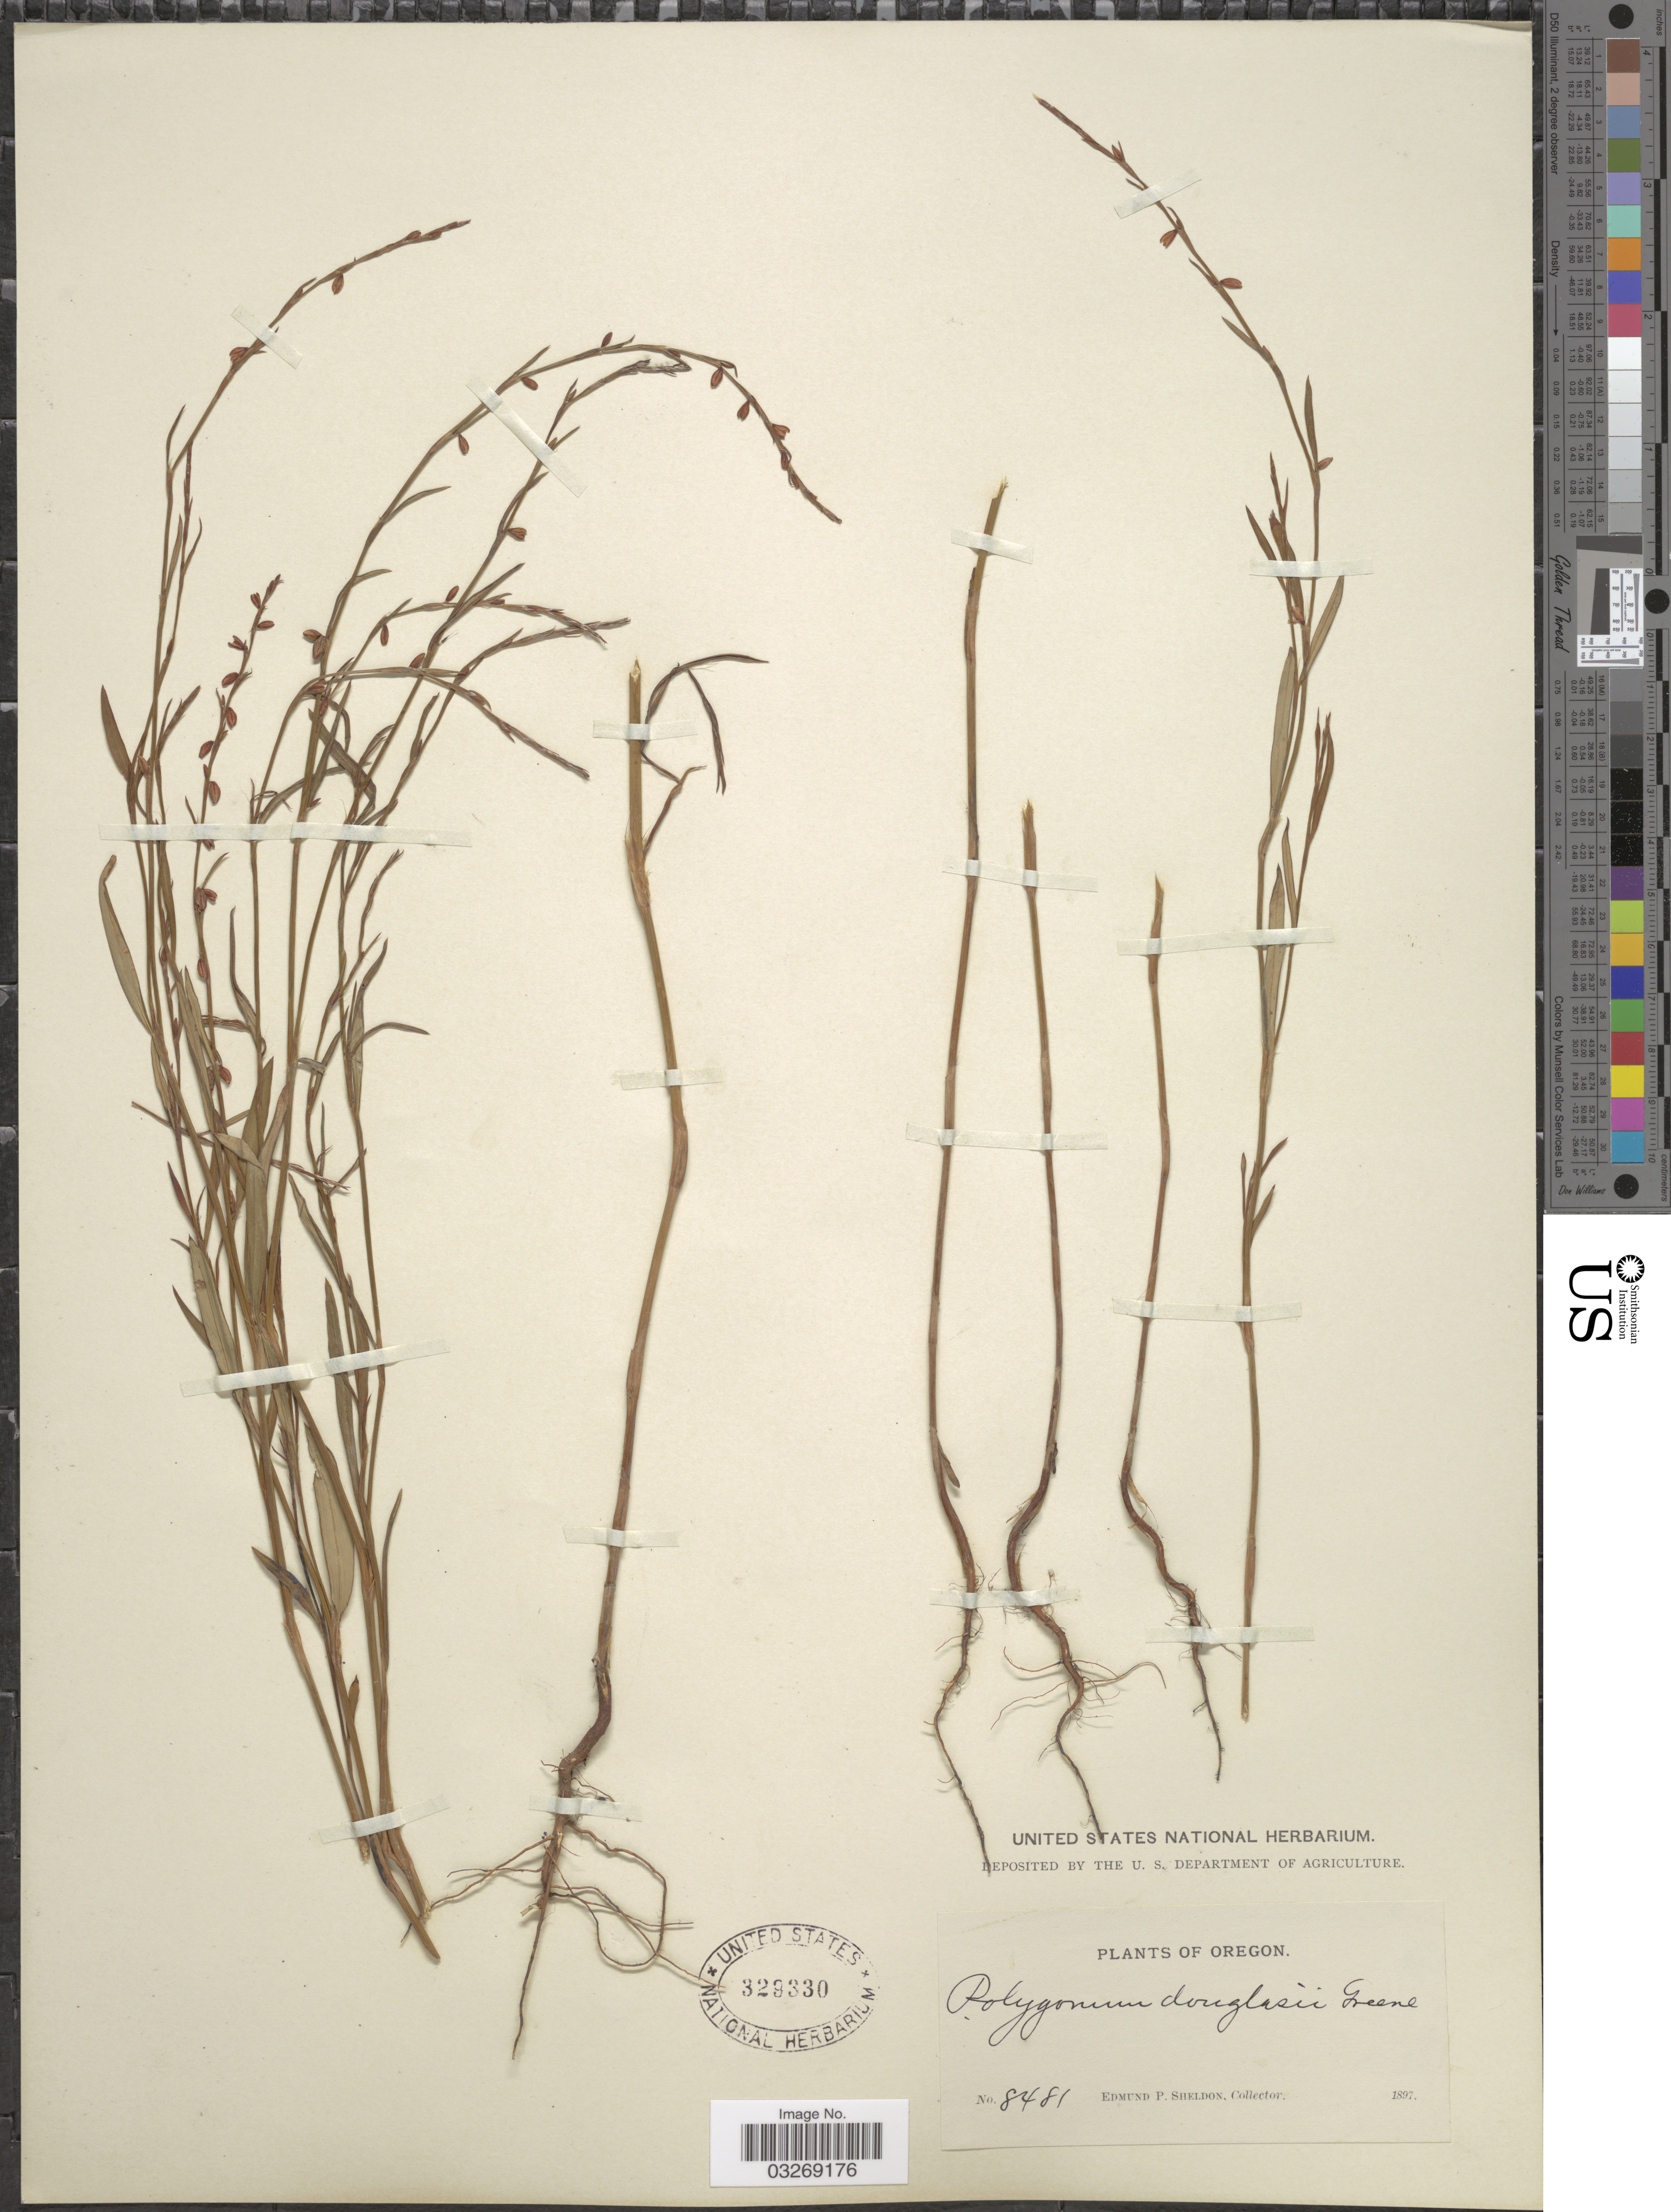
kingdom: Plantae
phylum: Tracheophyta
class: Magnoliopsida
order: Caryophyllales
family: Polygonaceae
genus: Polygonum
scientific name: Polygonum douglasii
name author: Greene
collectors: E. P. Sheldon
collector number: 8481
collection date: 1897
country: United States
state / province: Oregon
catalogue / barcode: US 329330